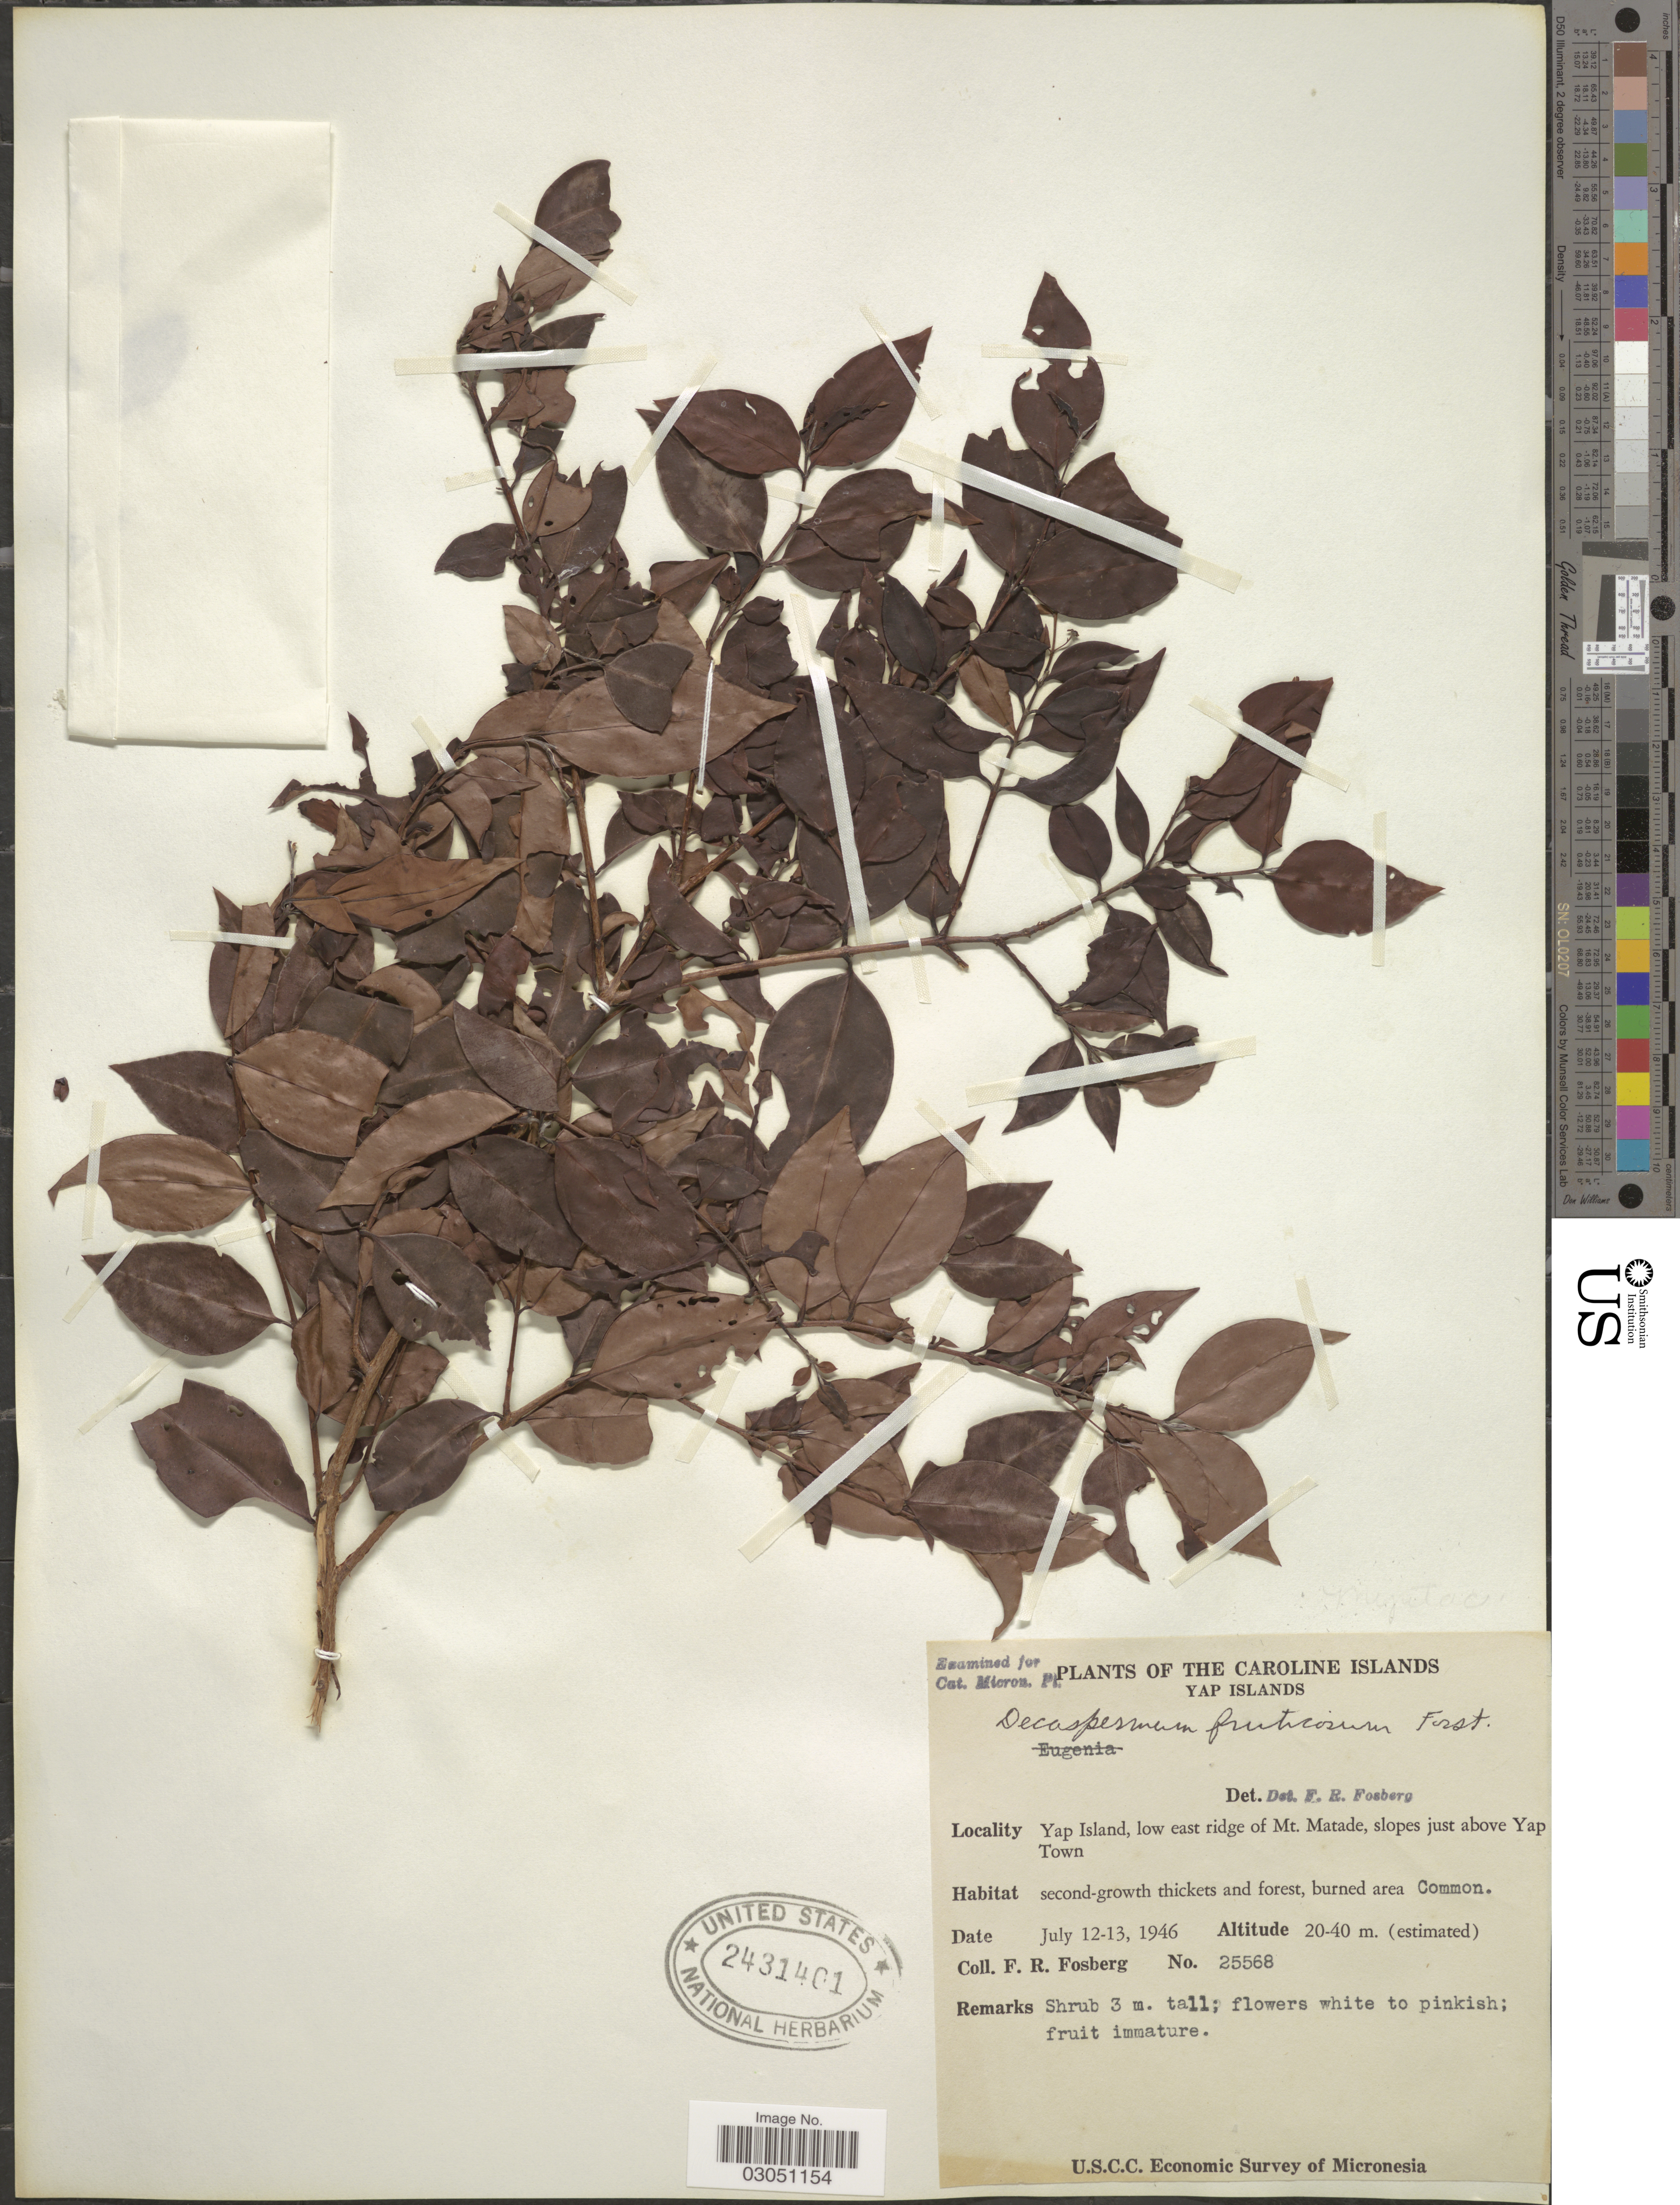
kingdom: Plantae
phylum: Tracheophyta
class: Magnoliopsida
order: Myrtales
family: Myrtaceae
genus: Decaspermum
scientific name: Decaspermum fruticosum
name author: J.R. Forst. & G. Forst.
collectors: F. R. Fosberg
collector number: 25568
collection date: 1946-07-12/1946-07-13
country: Micronesia, Federated States of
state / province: Yap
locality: The Caroline Islands. Yap Islands. Yap Island. low east ridge of Mt. Matade, slopes just above Yap Town.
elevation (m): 20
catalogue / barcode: US 2431401